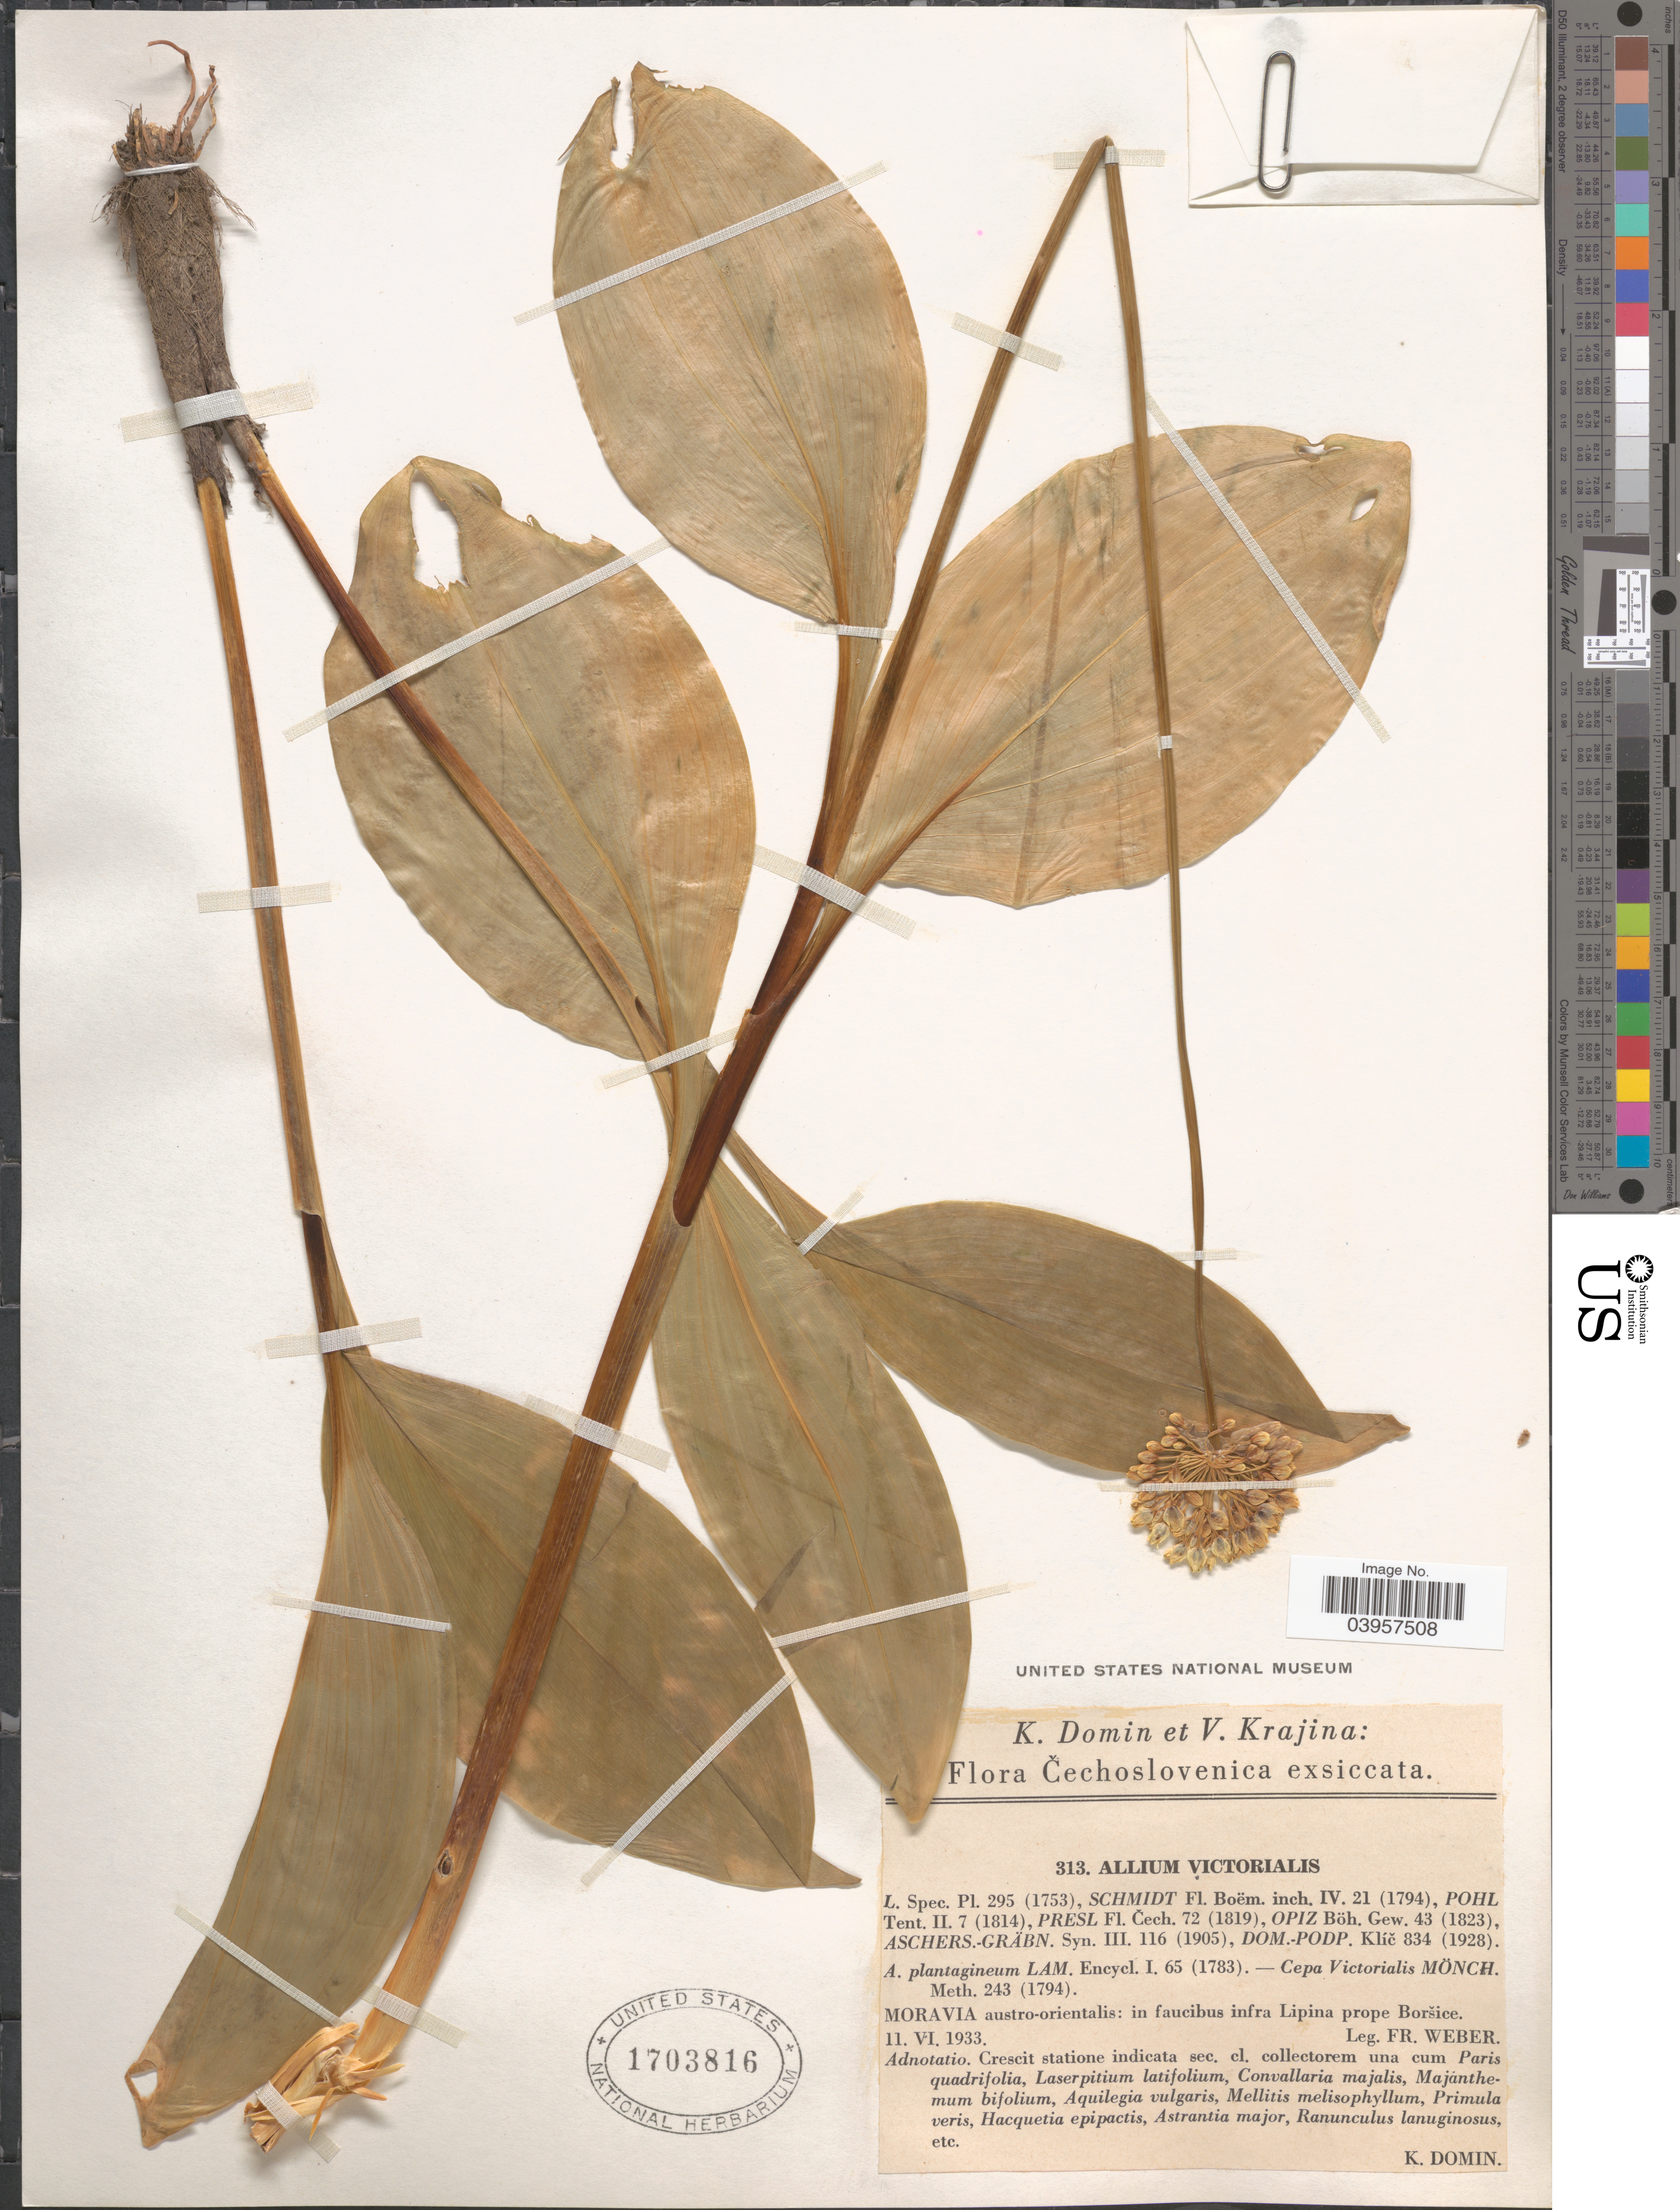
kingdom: Plantae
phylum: Tracheophyta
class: Liliopsida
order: Asparagales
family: Amaryllidaceae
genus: Allium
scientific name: Allium victorialis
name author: L.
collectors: F. Weber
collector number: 313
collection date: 1933-06-11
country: Czechia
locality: Čechoslovenica. Moravia austro-orientalis: in faucibus infra Lipina prope Boršice.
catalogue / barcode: US 1703816